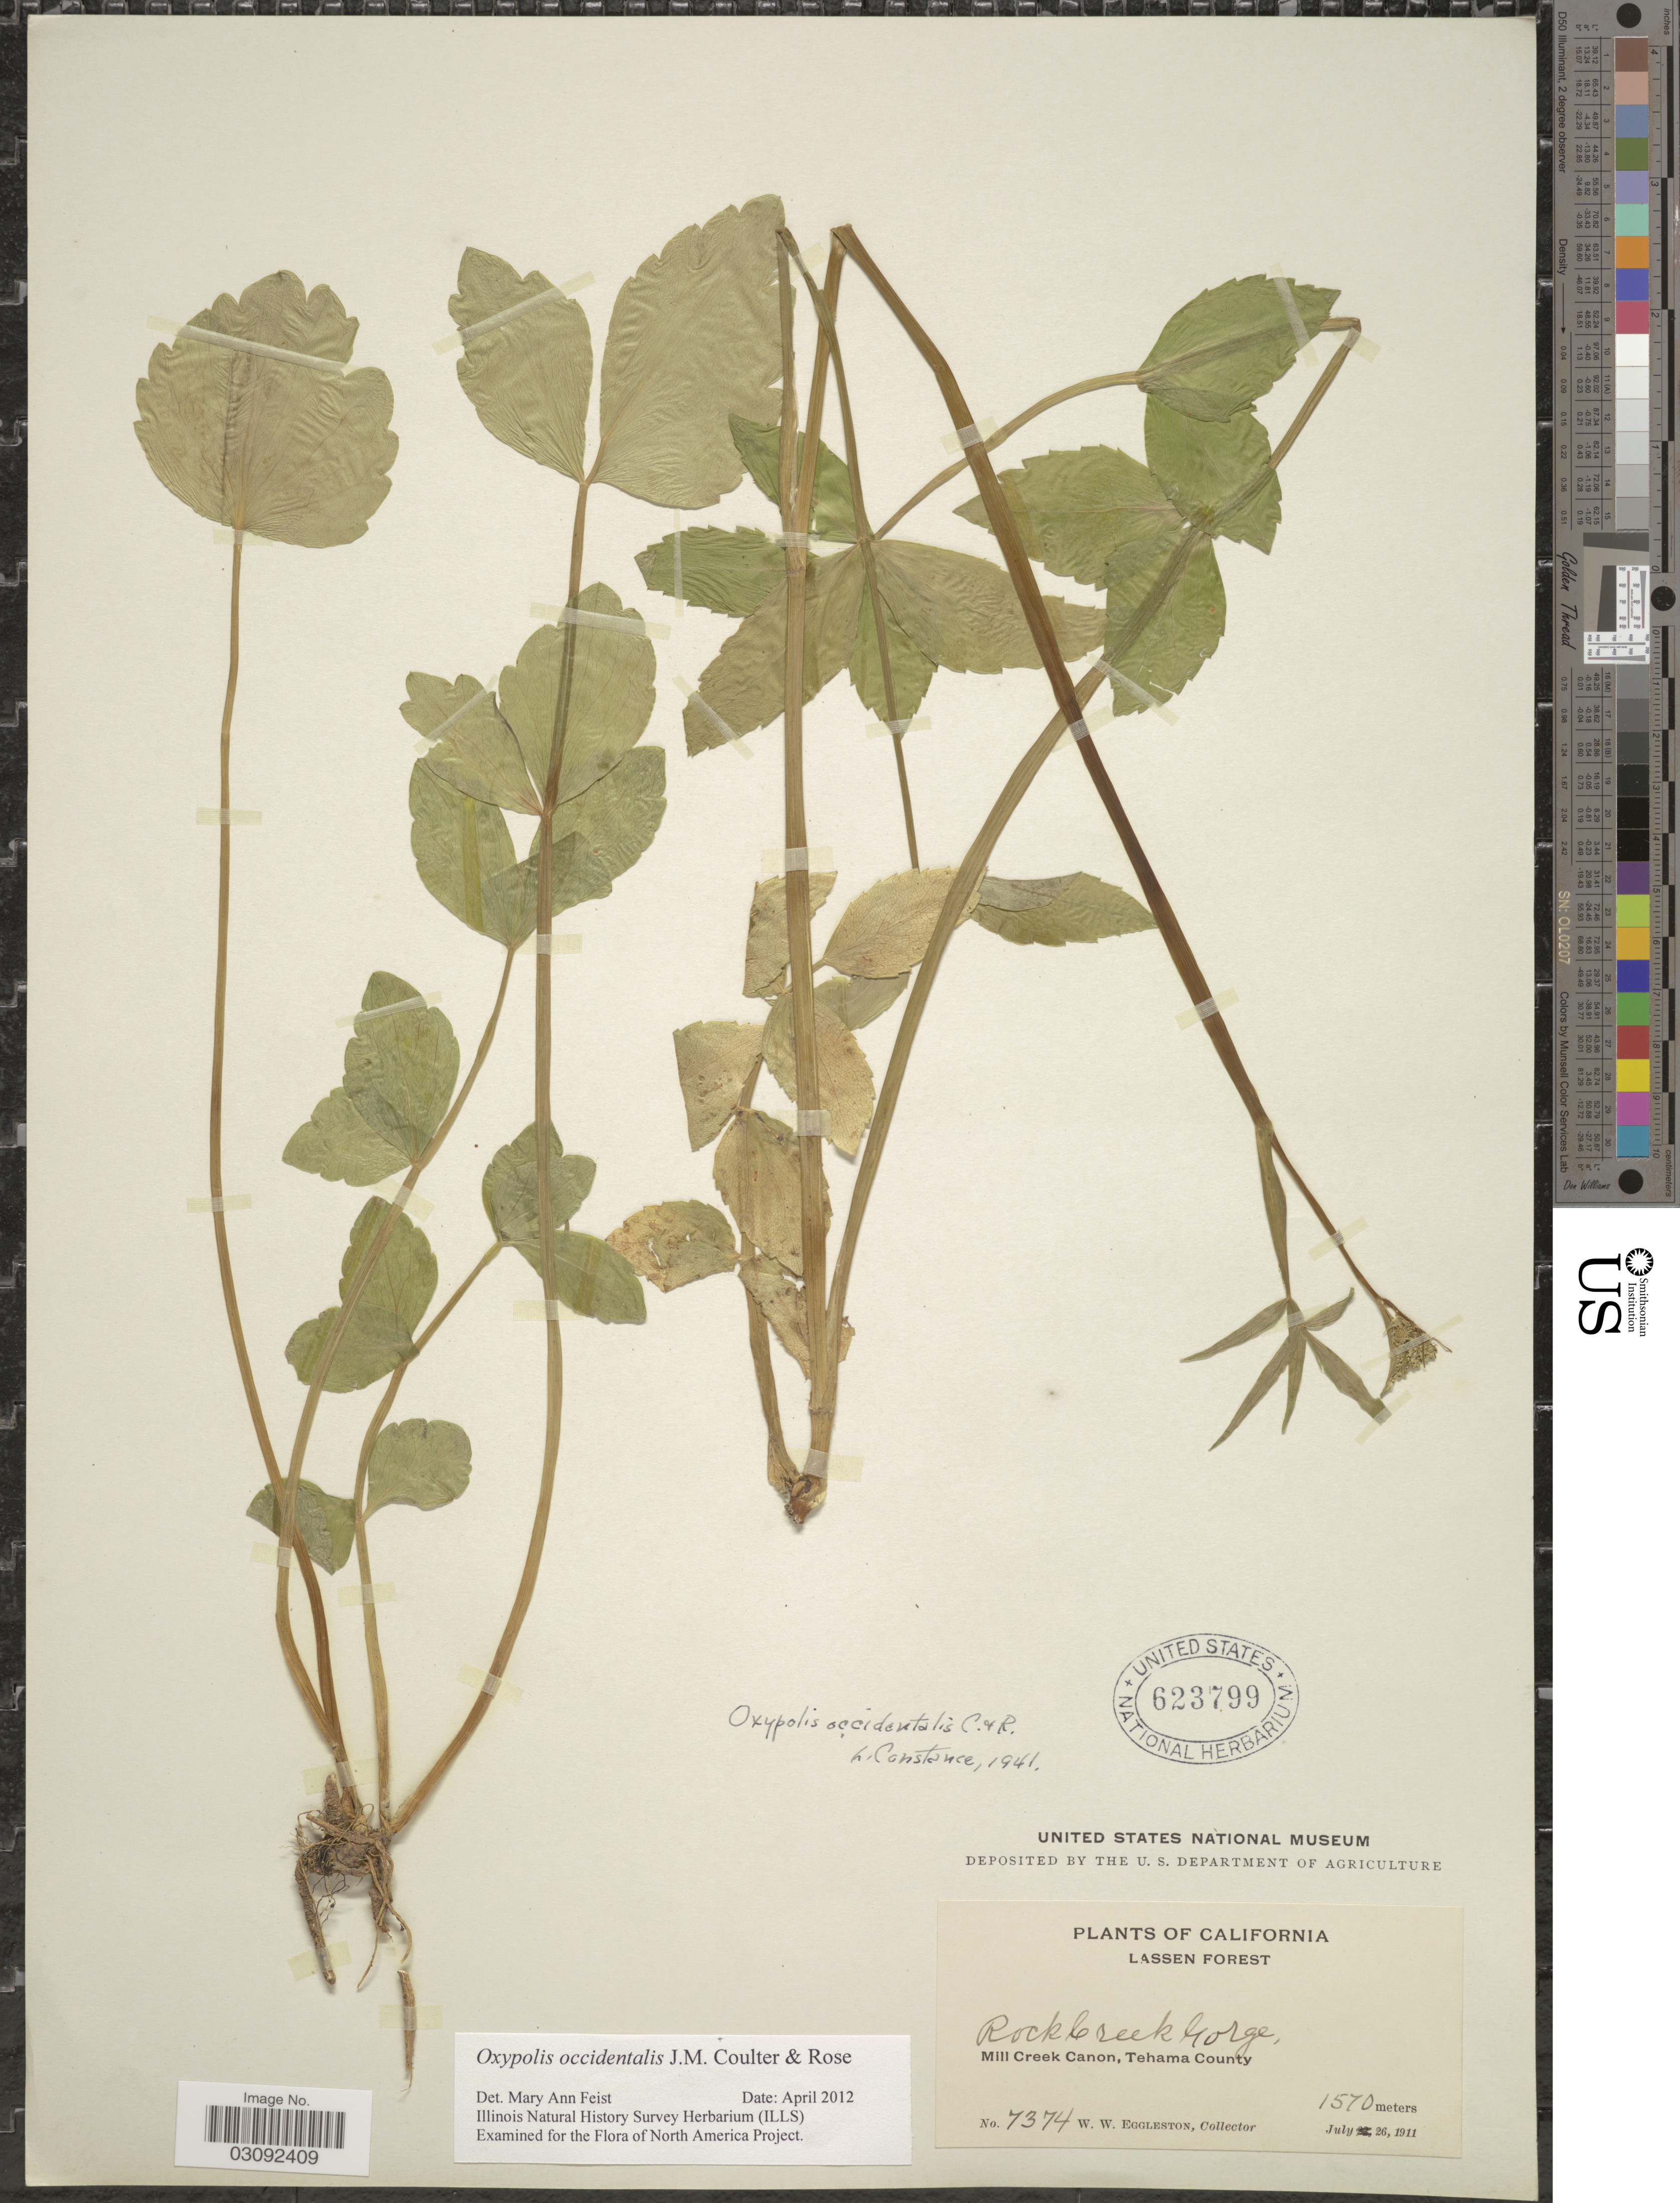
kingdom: Plantae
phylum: Tracheophyta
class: Magnoliopsida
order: Apiales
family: Apiaceae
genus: Oxypolis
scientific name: Oxypolis occidentalis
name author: J.M. Coult. & Rose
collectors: W. W. Eggleston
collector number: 7374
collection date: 1911-07-26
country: United States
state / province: California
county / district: Tehama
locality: Lassen Forest. Rock Creek Gorge, Mill Creek Canyon, Tehama County.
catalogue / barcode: US 623799